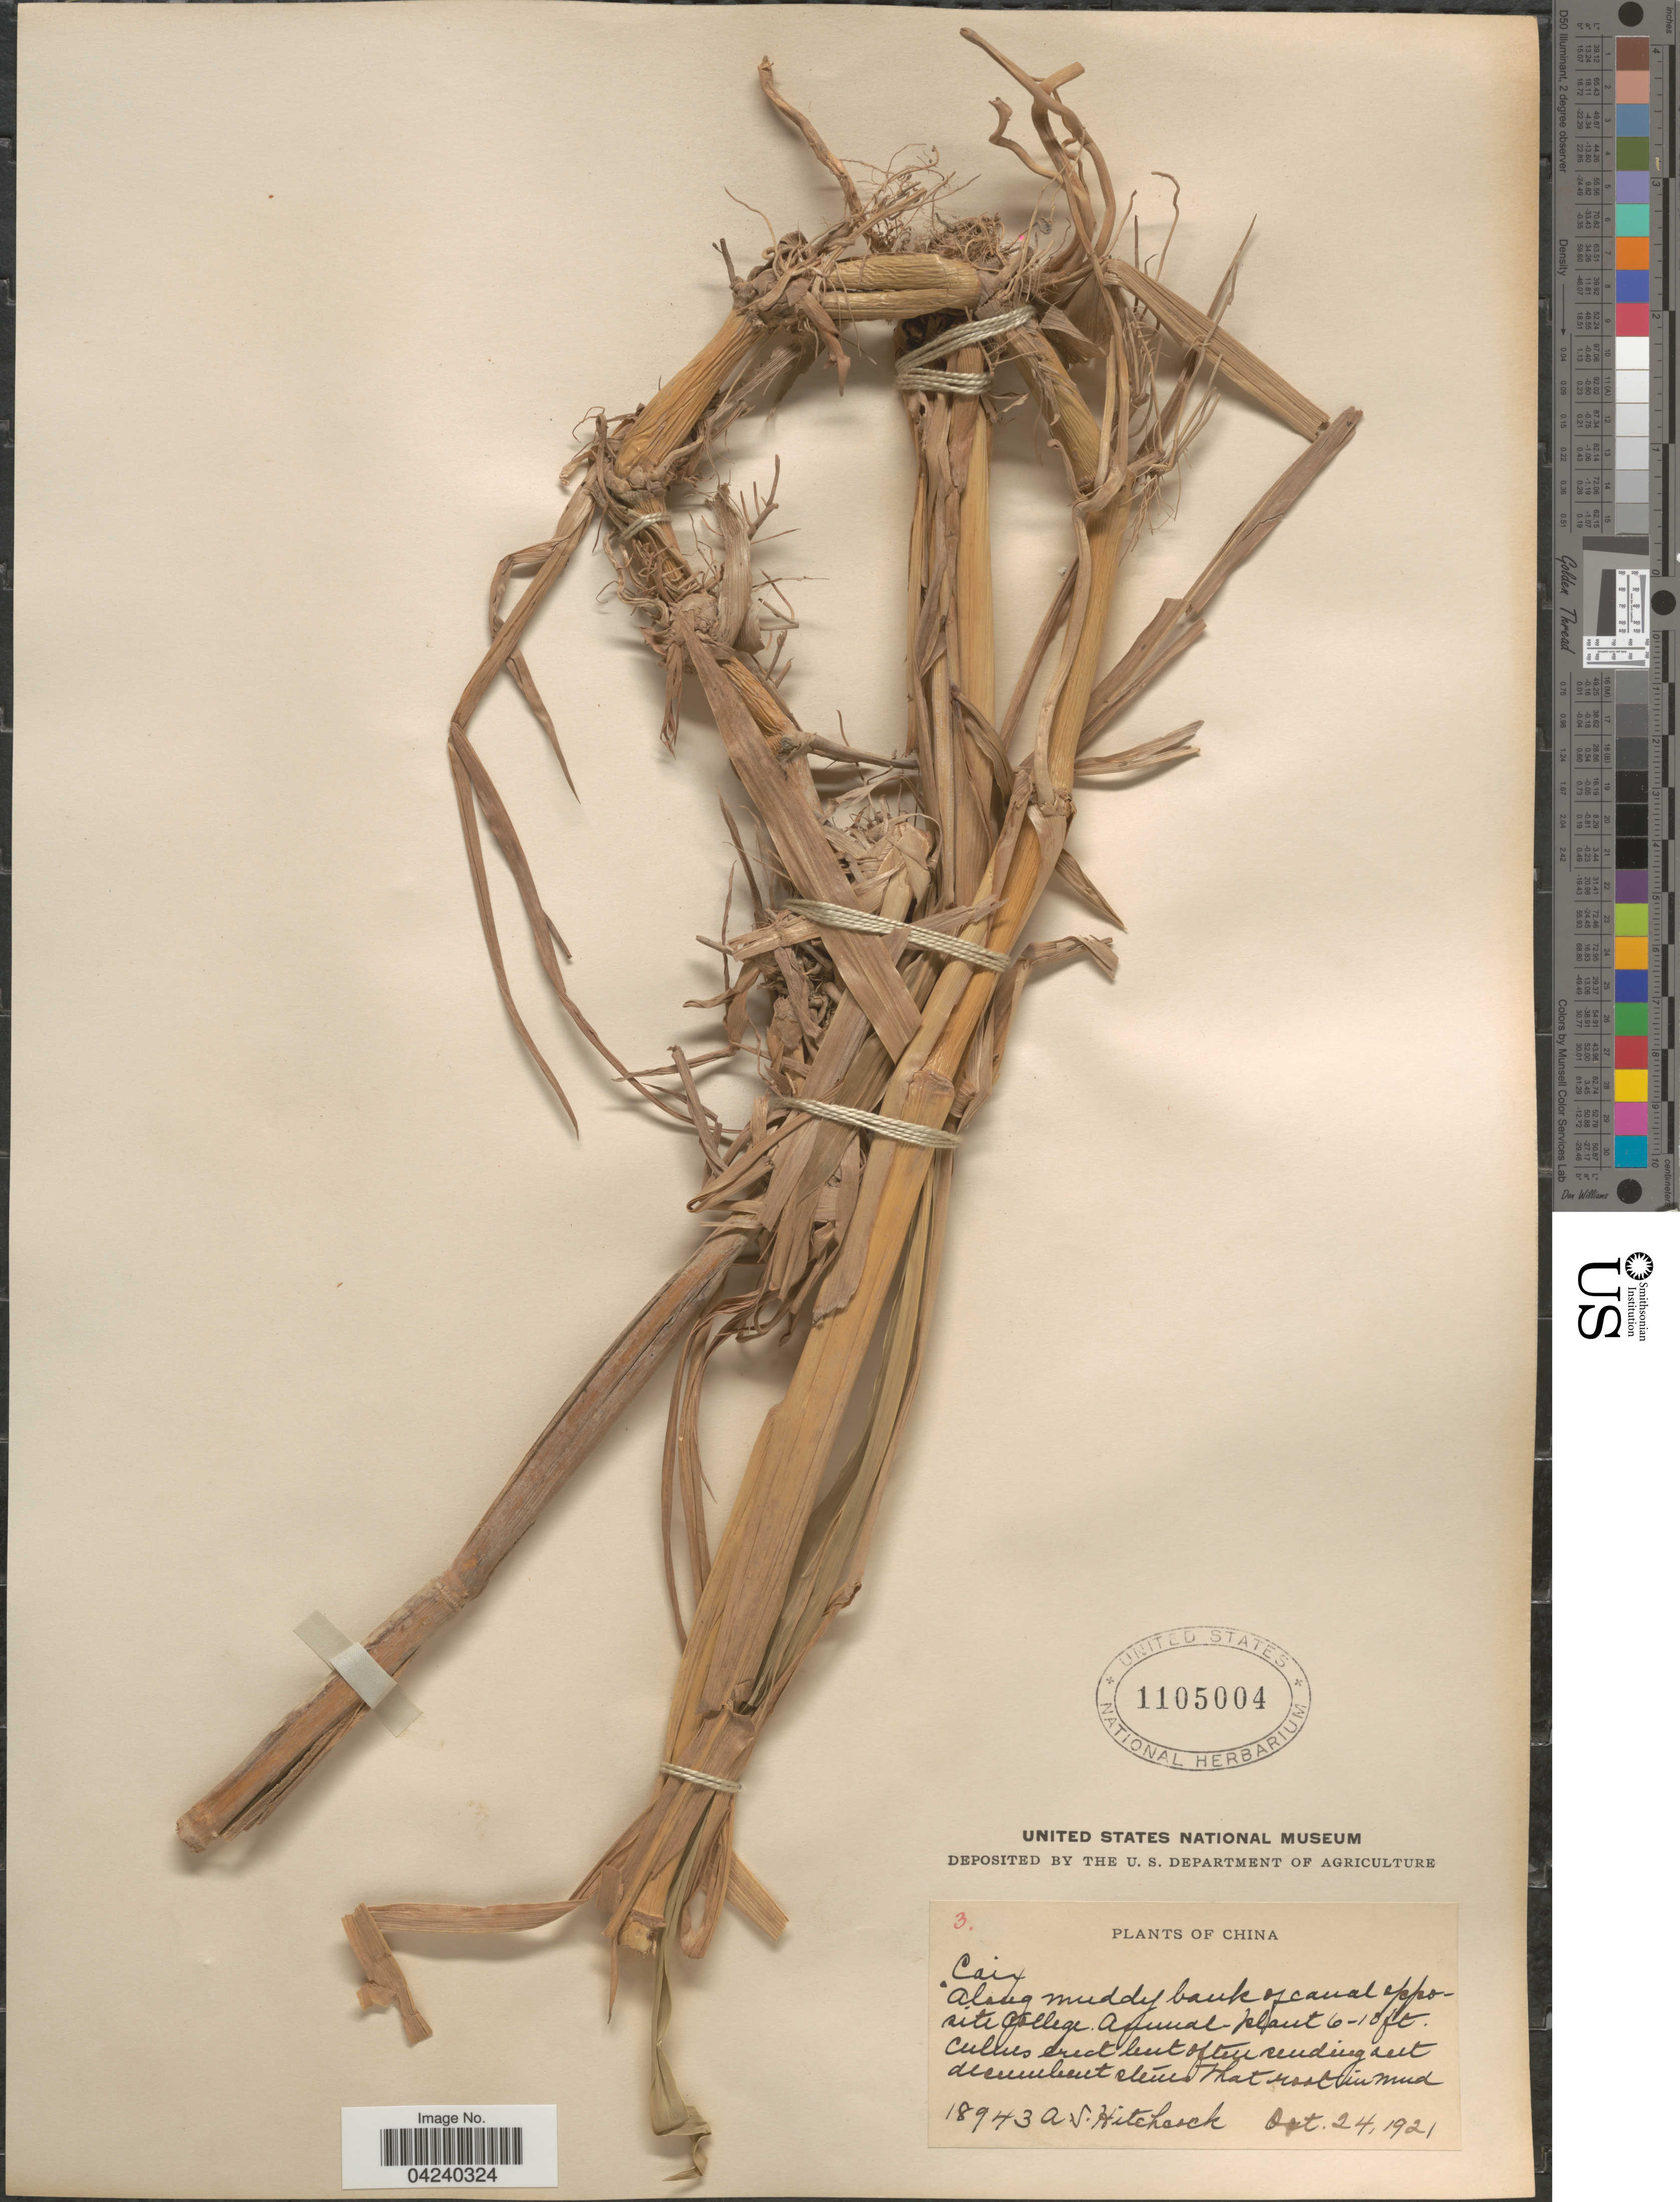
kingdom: Plantae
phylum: Tracheophyta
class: Liliopsida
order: Poales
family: Poaceae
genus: Chionachne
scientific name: Chionachne gigantea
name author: (J. Koenig) Veldkamp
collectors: A. S. Hitchcock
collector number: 18943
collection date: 1921-10-24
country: China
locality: Along muddy bank of canal opposite of College.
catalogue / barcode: US 1105004